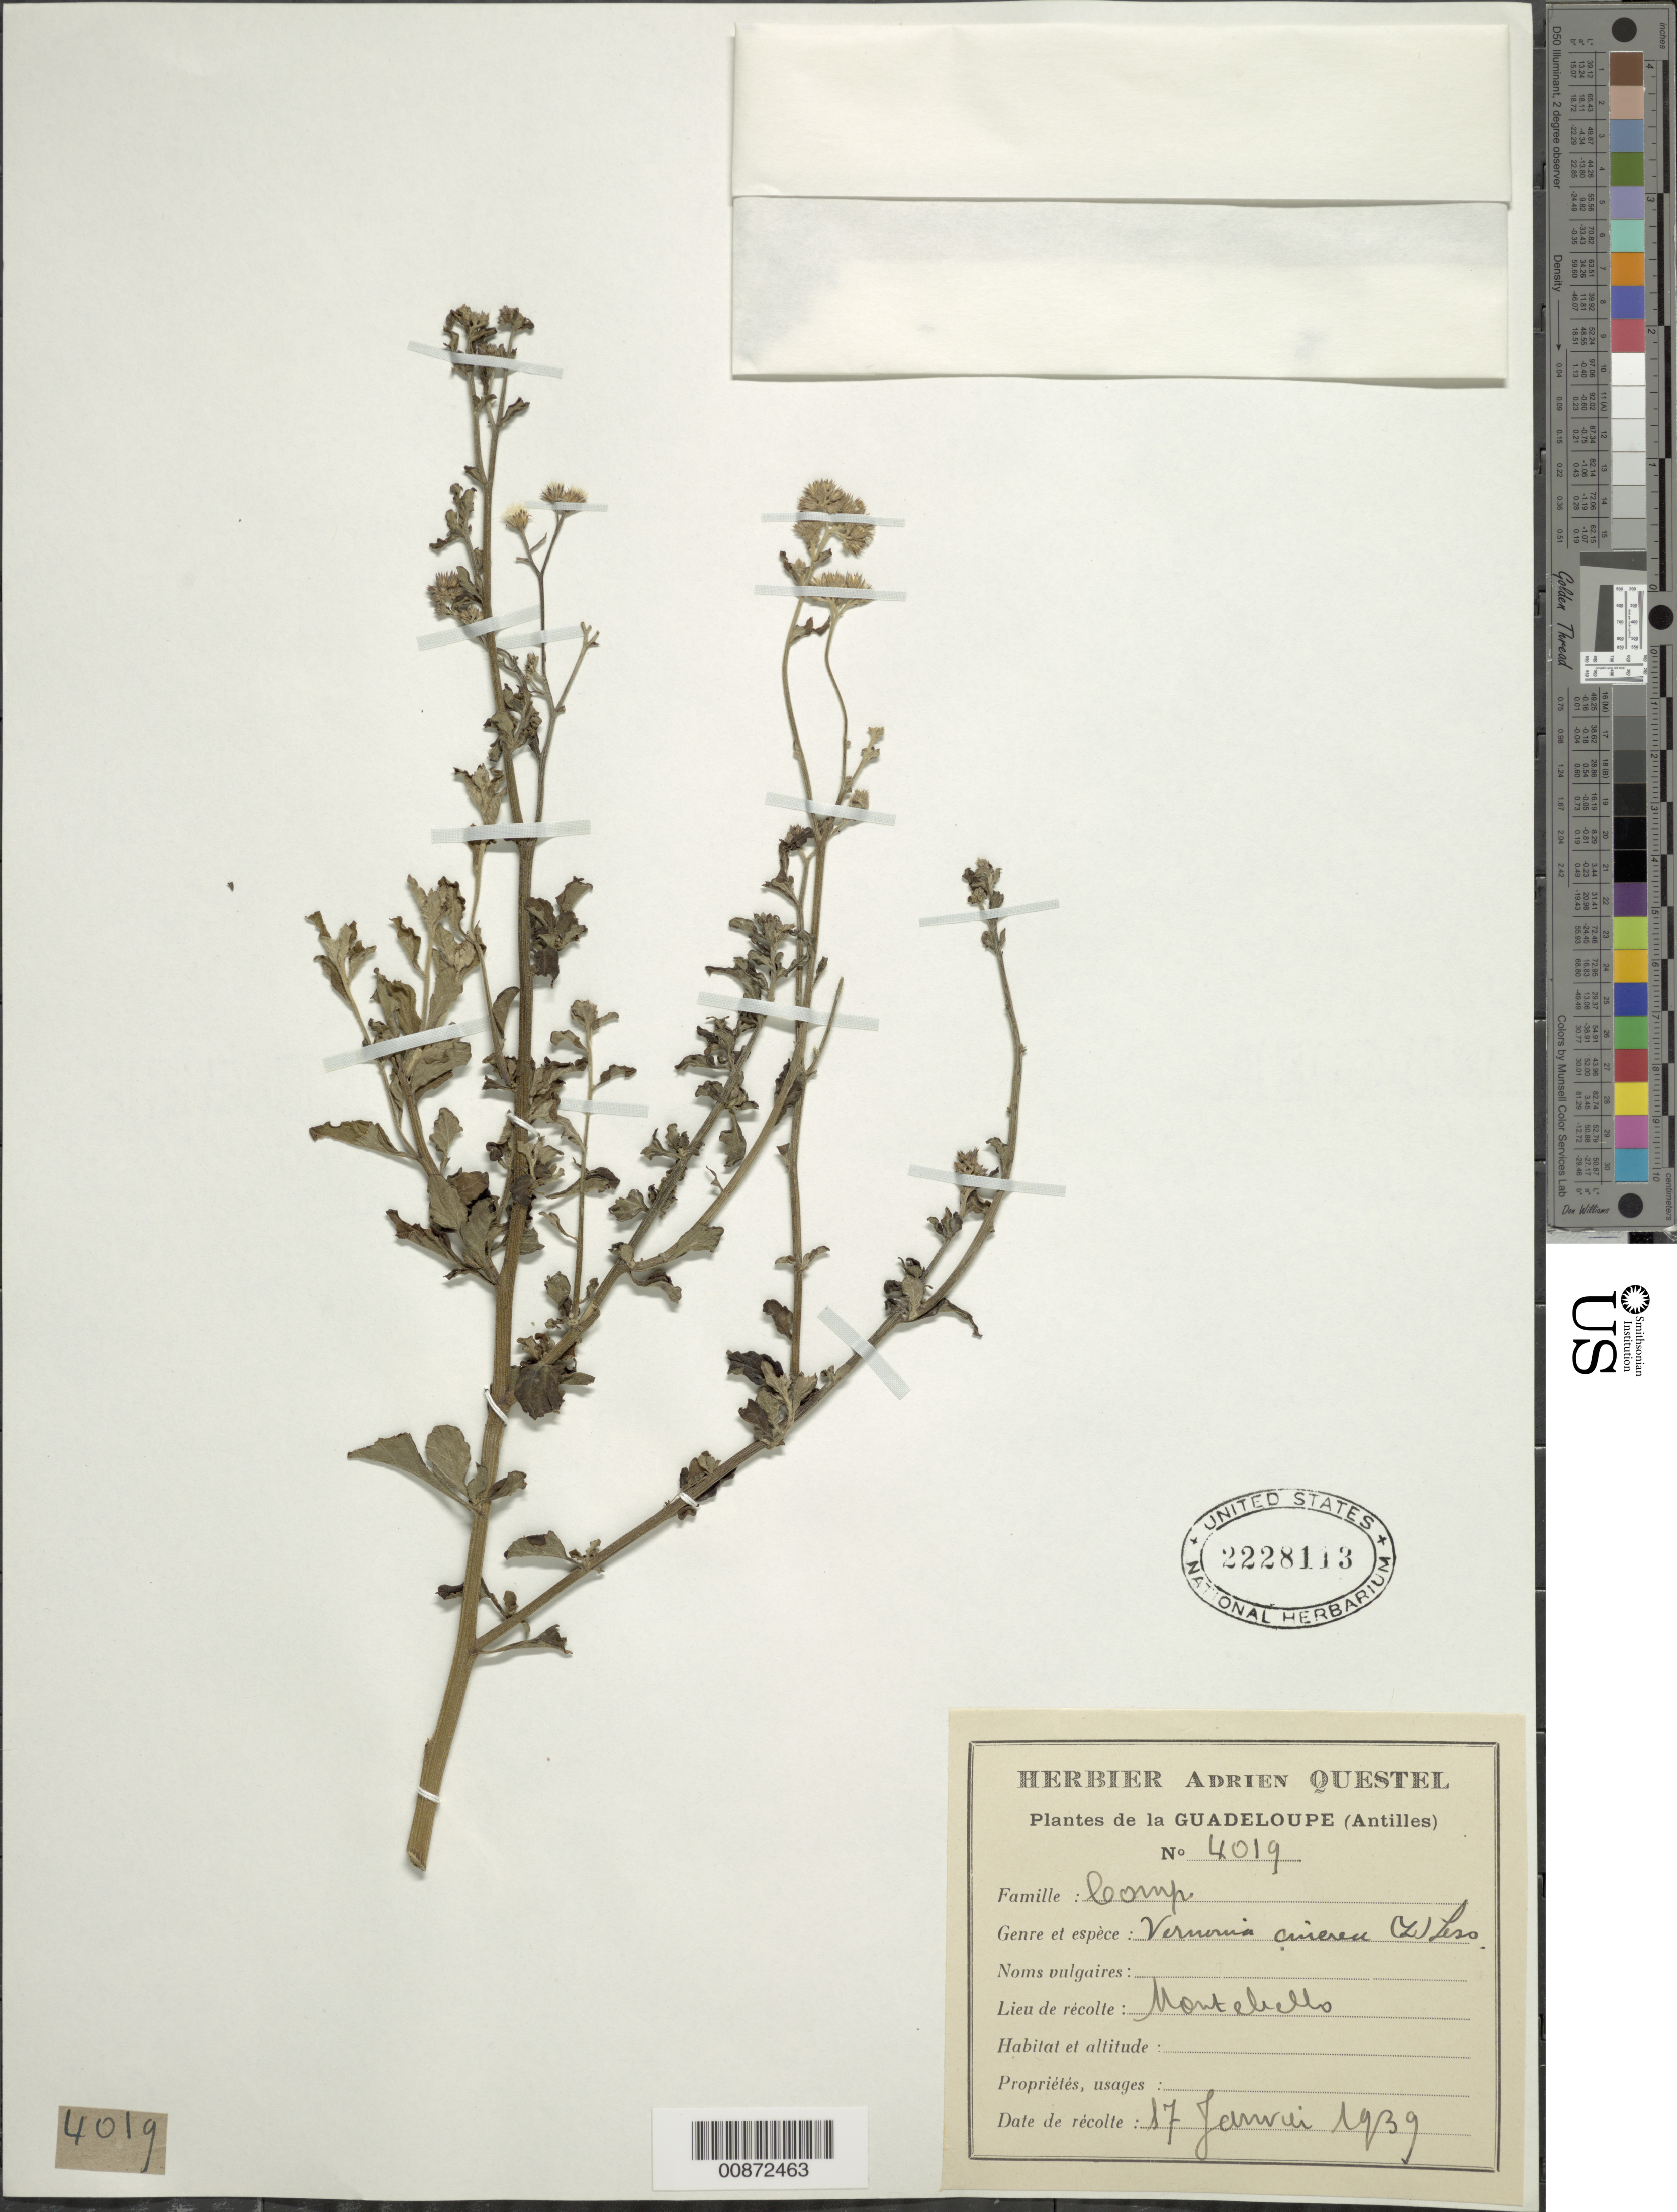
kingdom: Plantae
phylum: Tracheophyta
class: Magnoliopsida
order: Asterales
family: Asteraceae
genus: Cyanthillium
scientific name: Cyanthillium cinereum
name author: (L.) H. Rob.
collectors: A. Questel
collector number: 4019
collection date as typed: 17 Jan 1939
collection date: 1939-01-17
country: Guadeloupe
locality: Montebello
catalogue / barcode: US 2228113